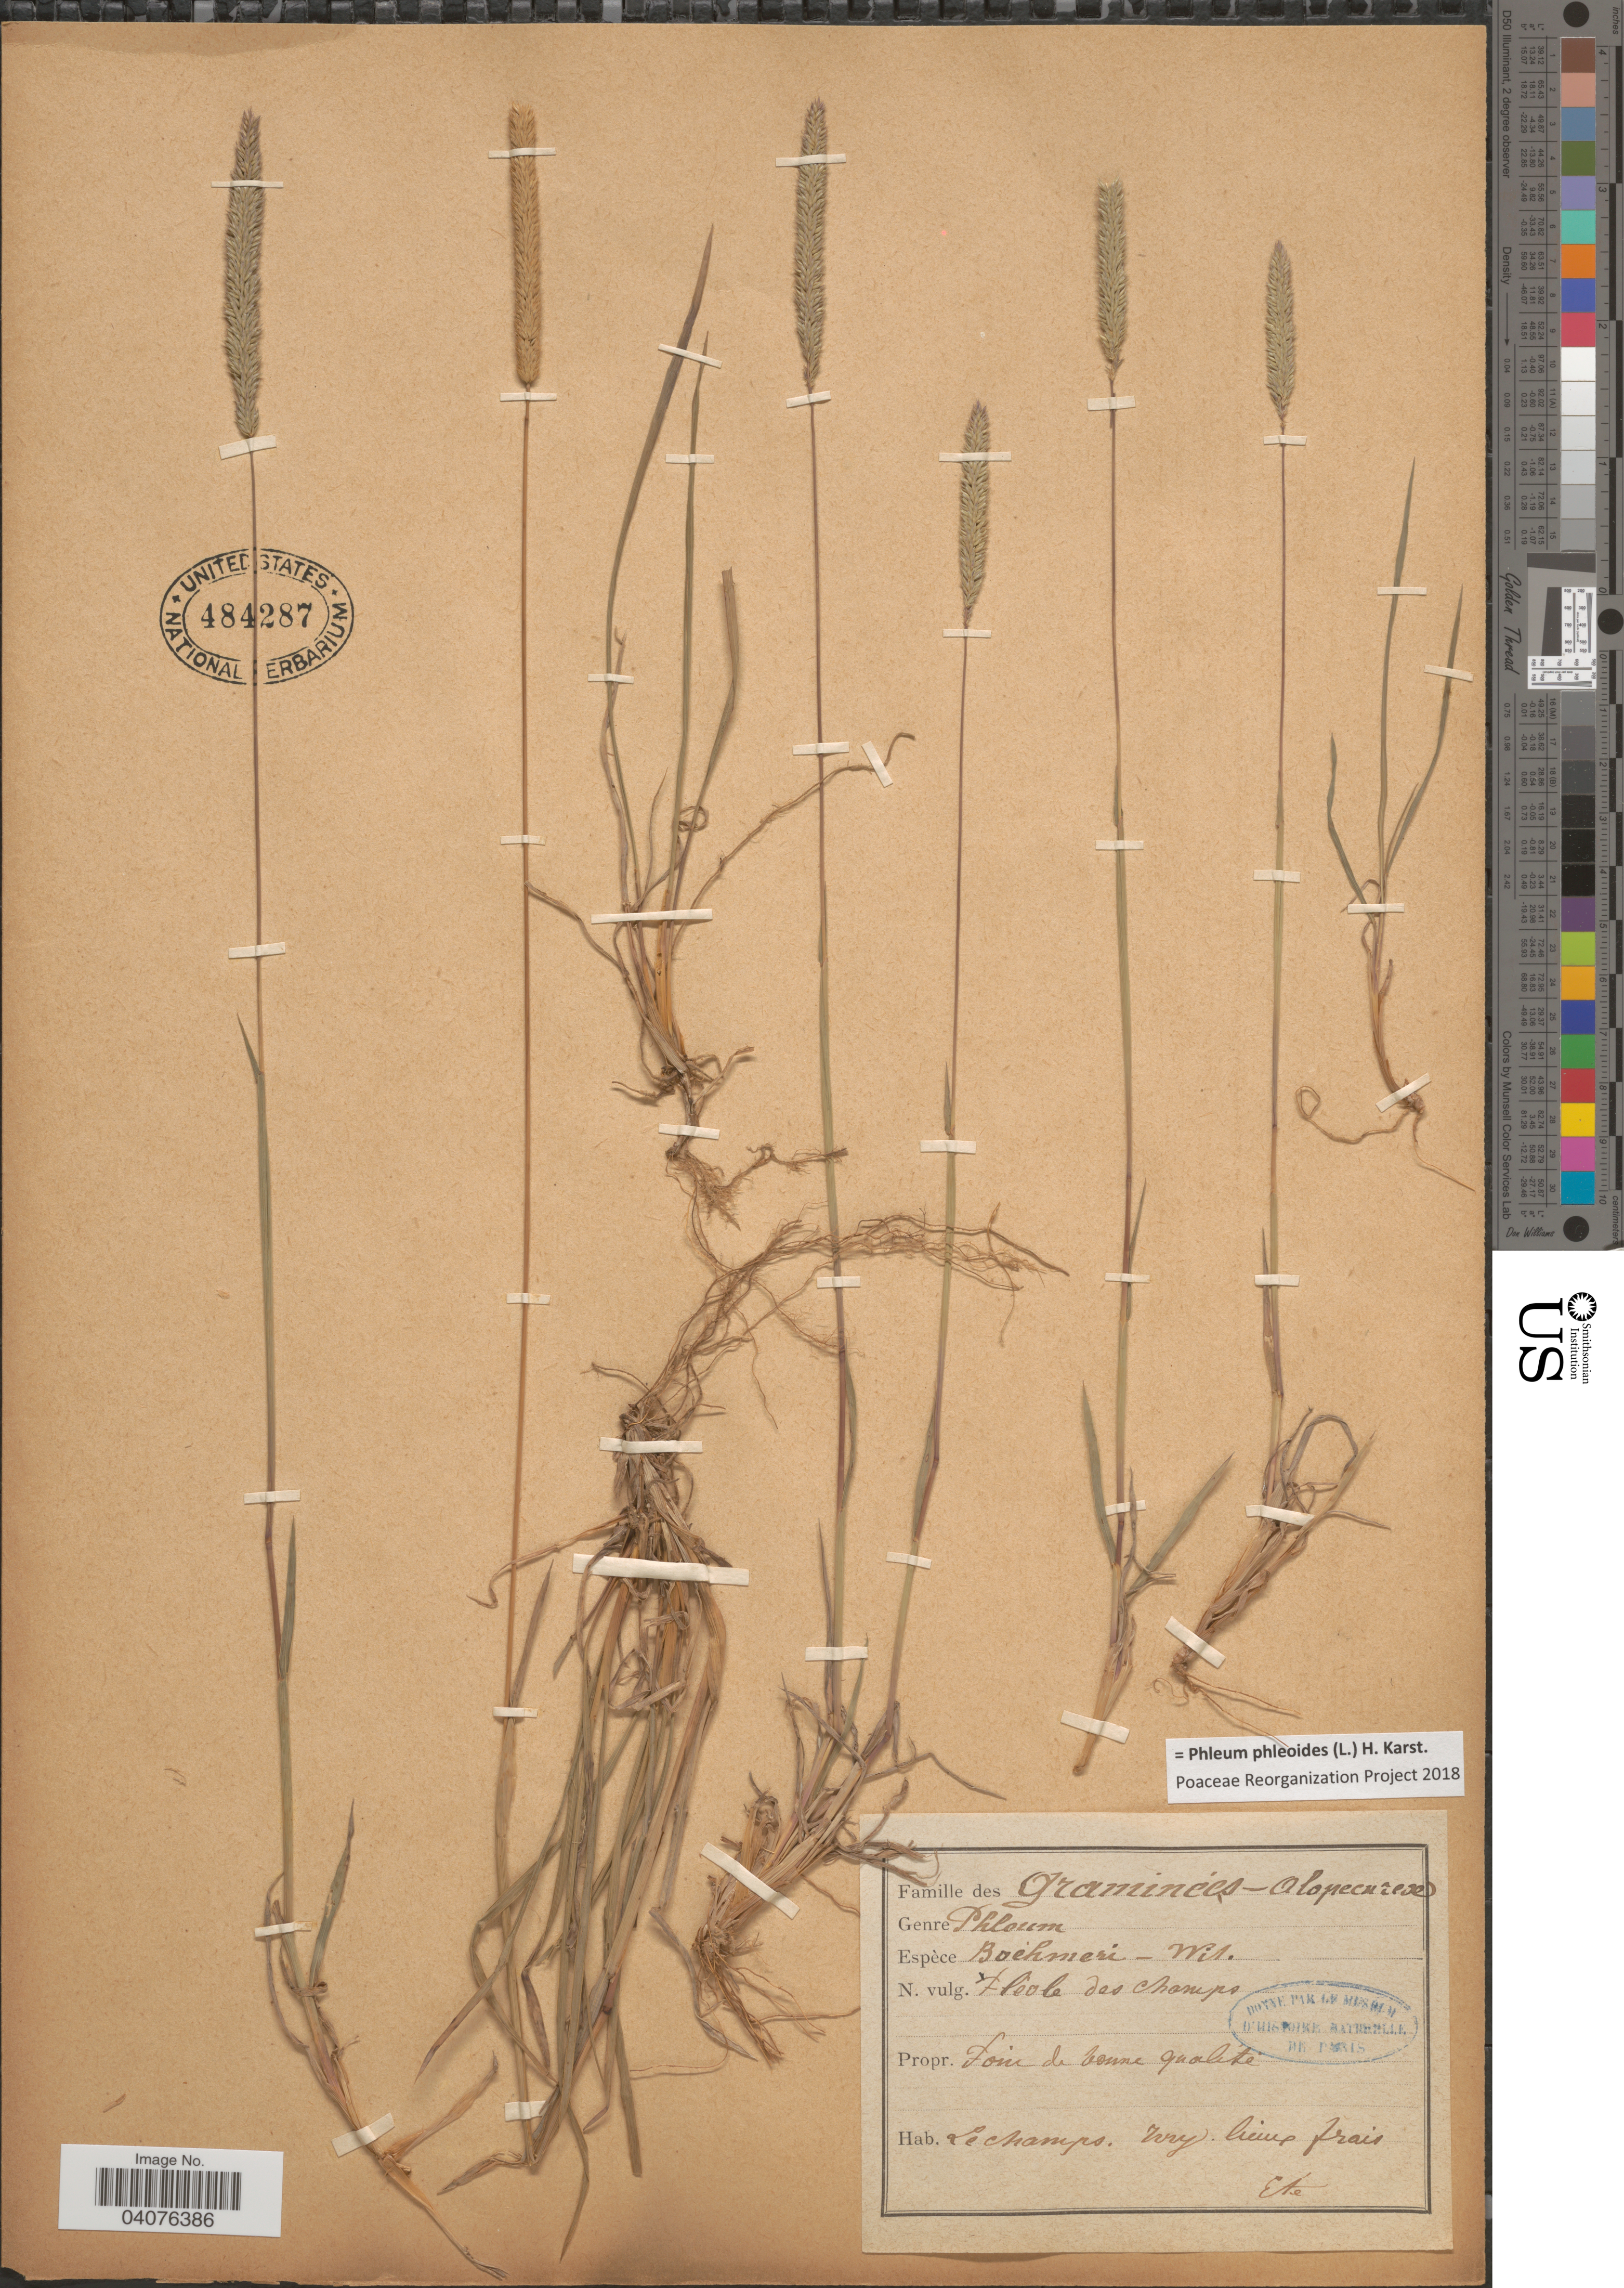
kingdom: Plantae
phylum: Tracheophyta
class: Liliopsida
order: Poales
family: Poaceae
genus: Phleum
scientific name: Phleum phleoides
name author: (L.) H. Karst.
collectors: Eté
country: France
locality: Le Champs. Wry lieux frais.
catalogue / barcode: US 484287